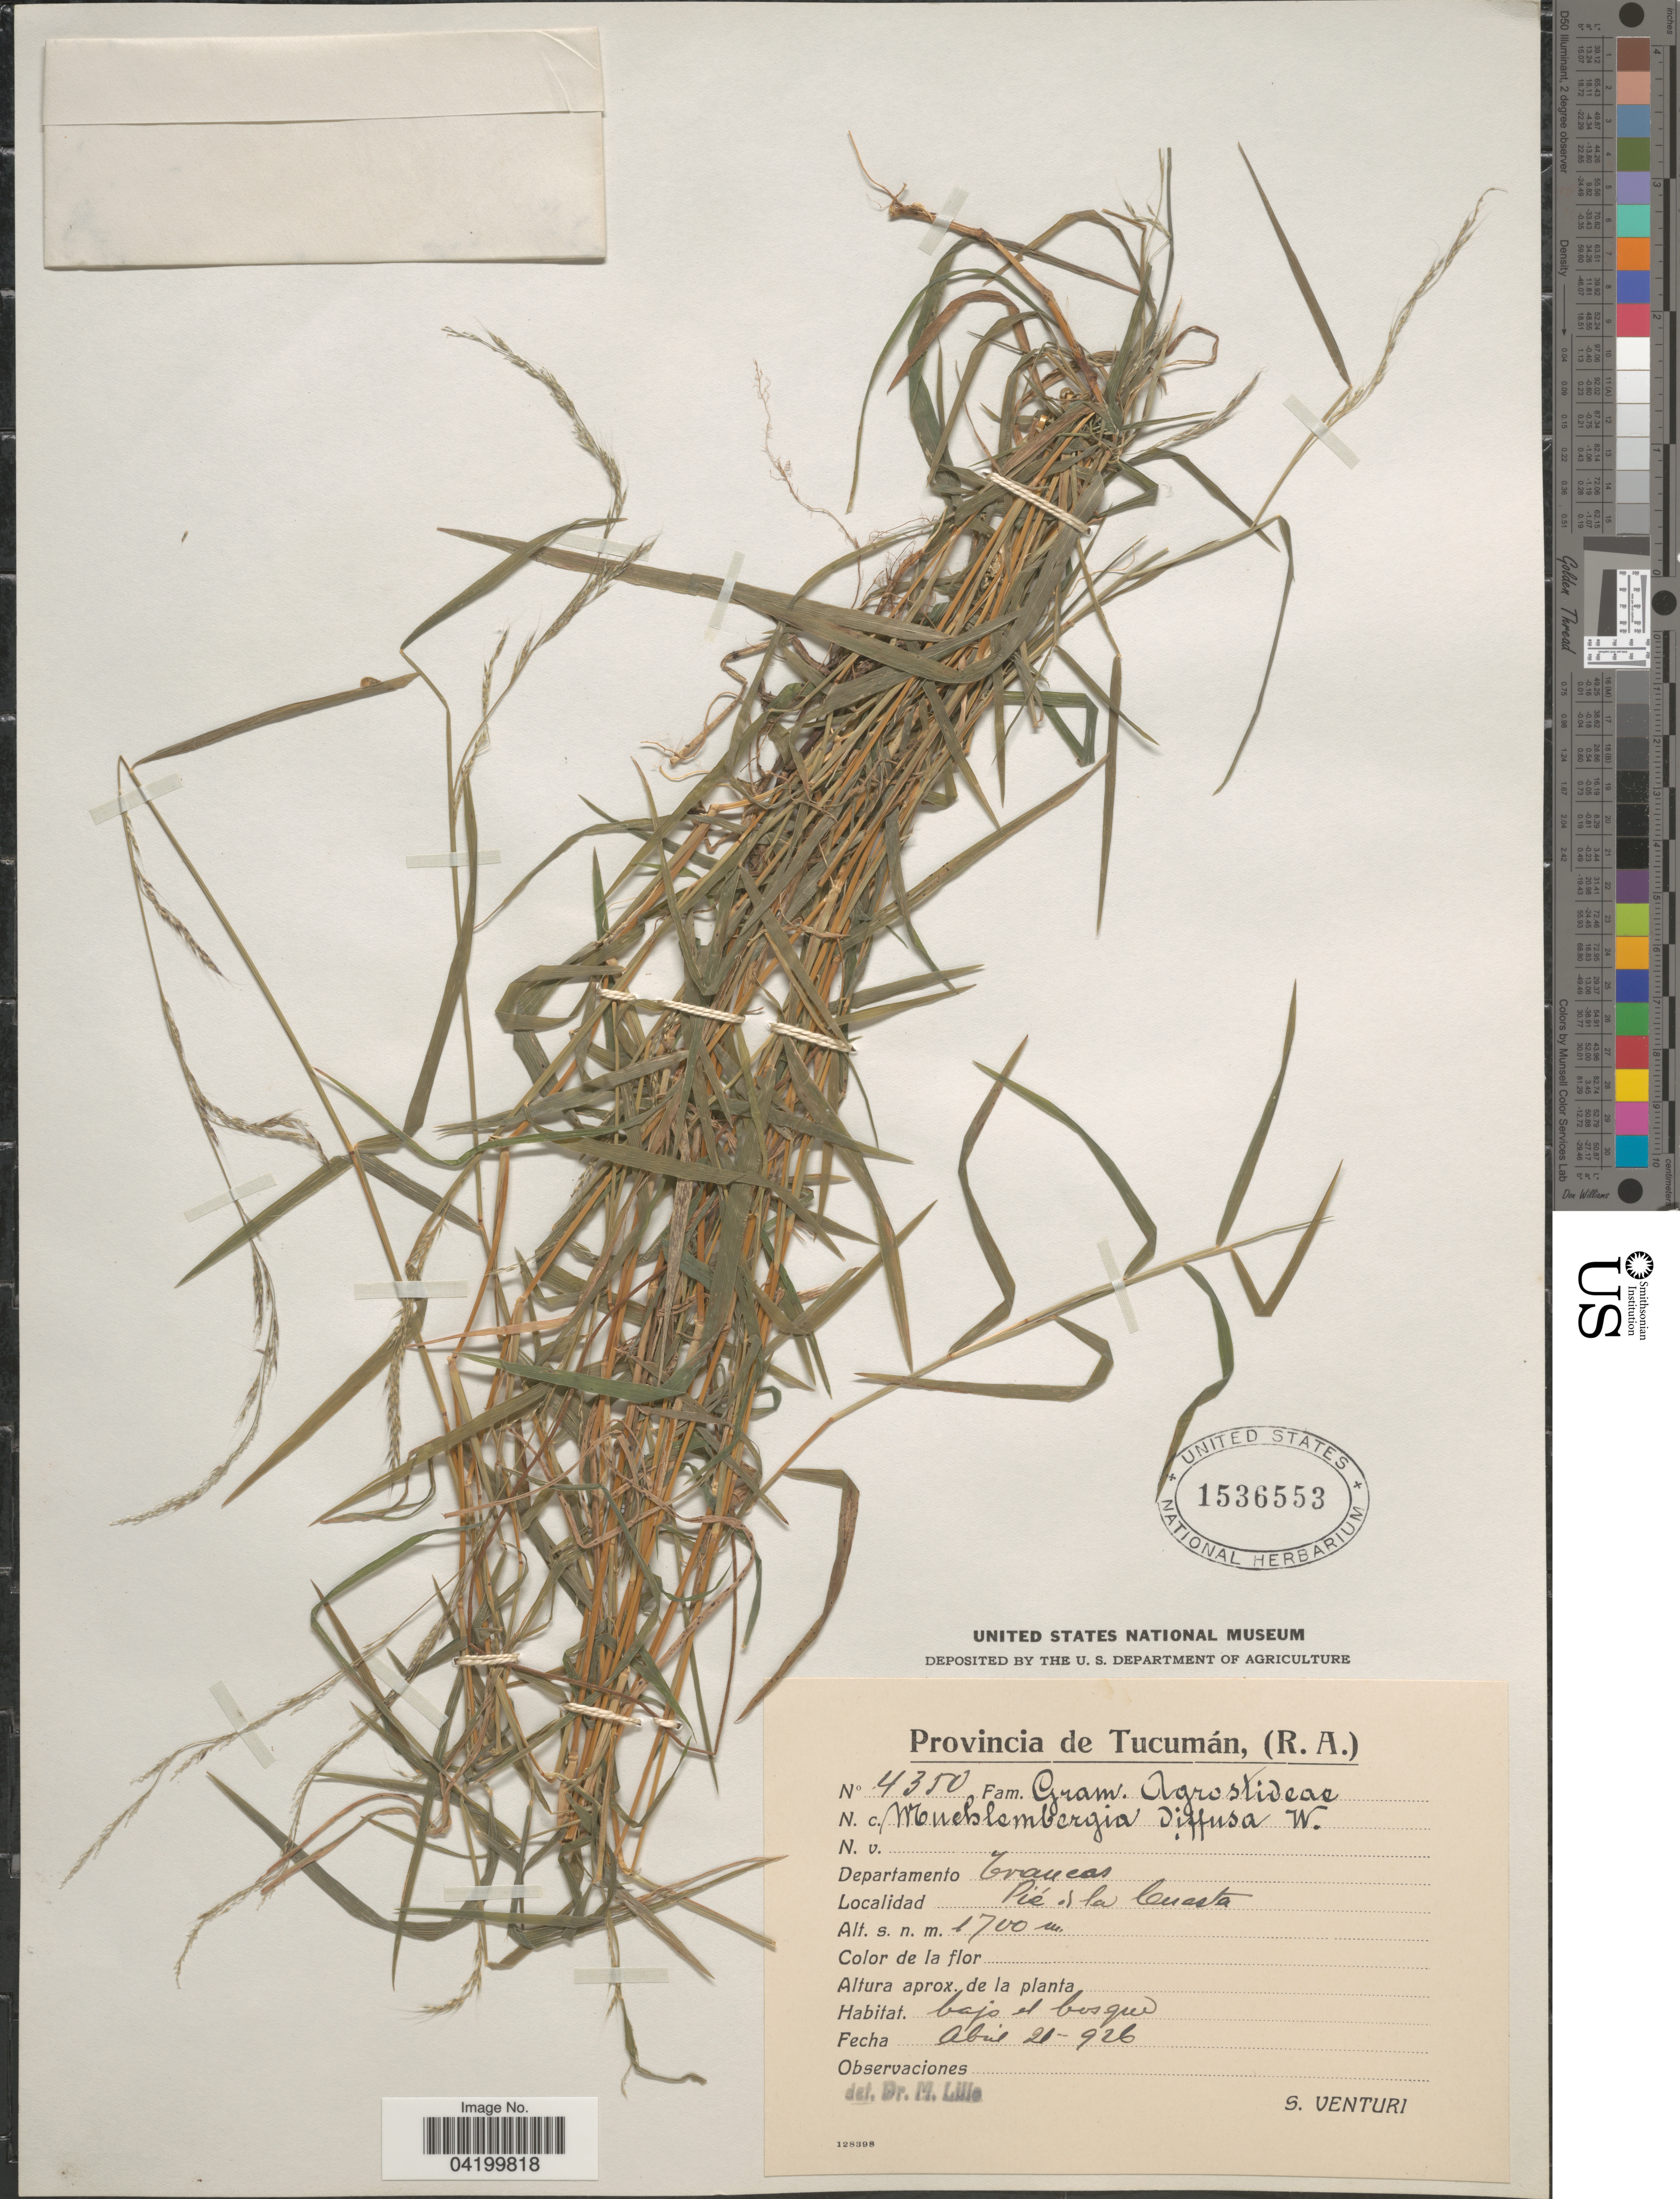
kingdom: Plantae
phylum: Tracheophyta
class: Liliopsida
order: Poales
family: Poaceae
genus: Muhlenbergia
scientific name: Muhlenbergia schreberi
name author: J.F. Gmel.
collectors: S. Venturi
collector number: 4350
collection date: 1926-04-21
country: Argentina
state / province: Tucuman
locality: Departamento Trancas. Pié de la Cuesta.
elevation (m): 1700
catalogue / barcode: US 1536553